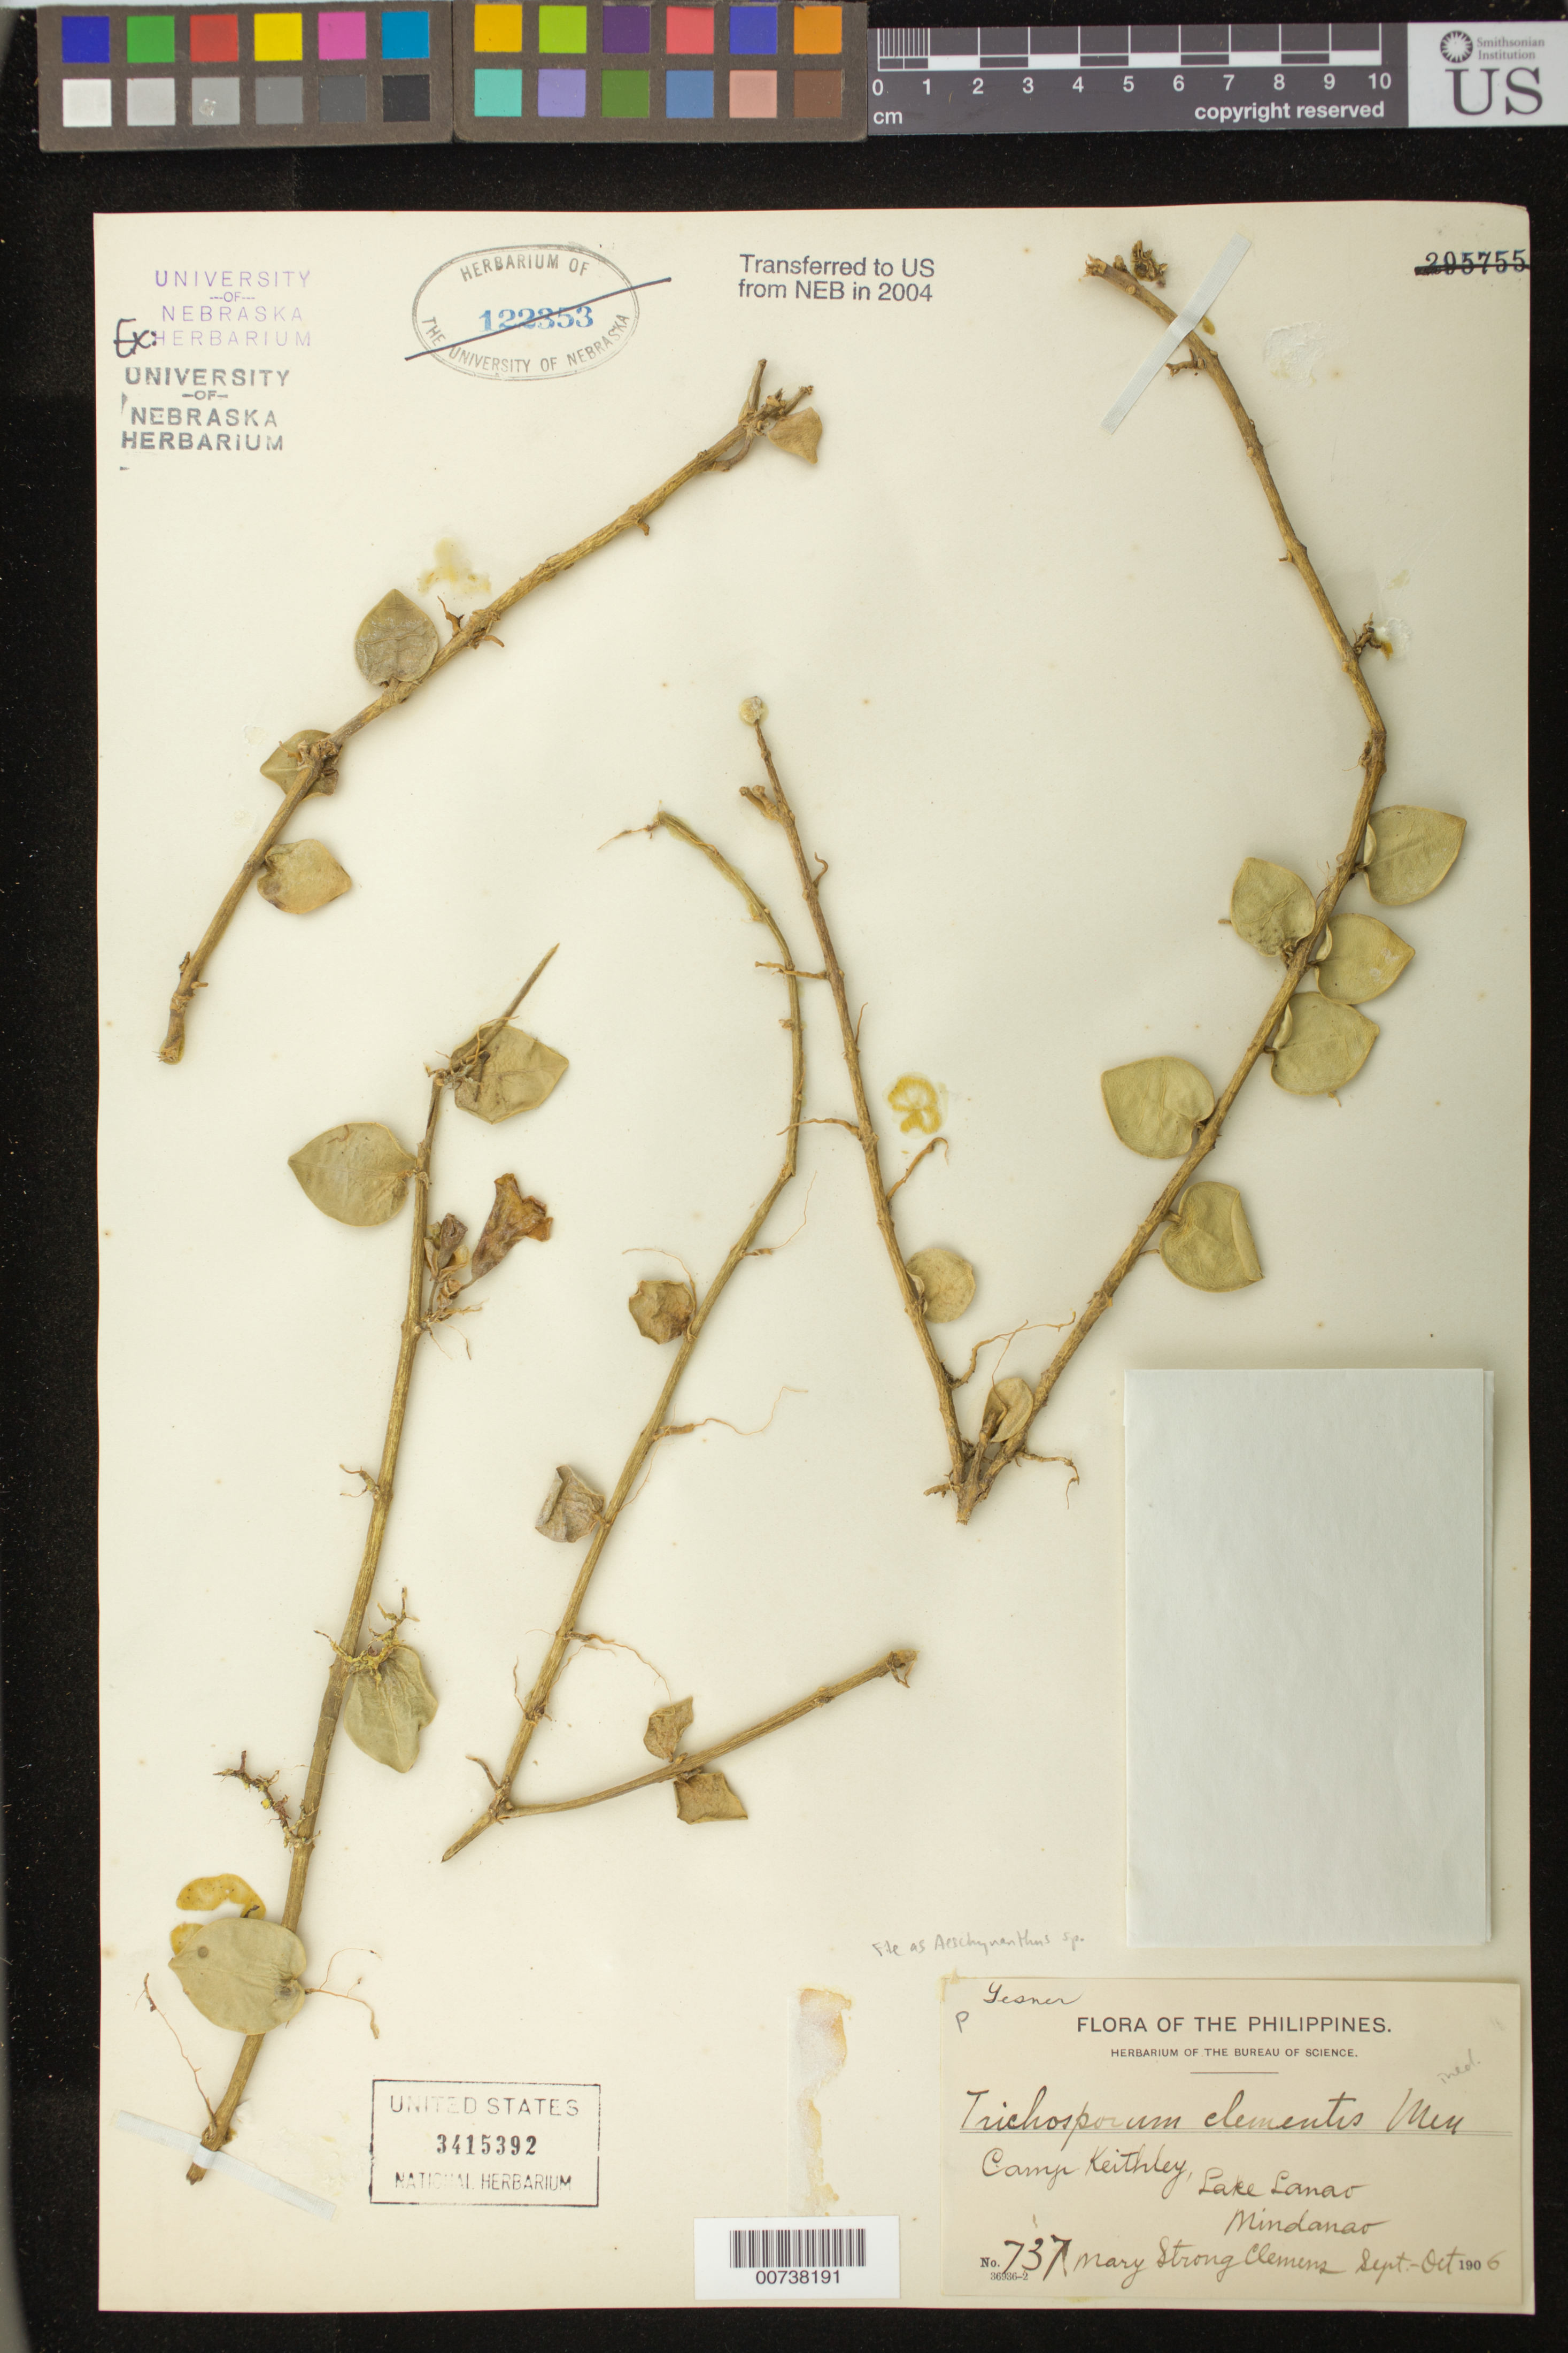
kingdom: Plantae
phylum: Tracheophyta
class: Magnoliopsida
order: Lamiales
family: Gesneriaceae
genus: Aeschynanthus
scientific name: Aeschynanthus sp.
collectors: M. S. Clemens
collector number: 737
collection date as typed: Sep-Oct 1906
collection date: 1906-09/1906-10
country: Philippines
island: Mindanao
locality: Camp Keithley, Lake Lanao, Mindanao.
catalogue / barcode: US 3415392